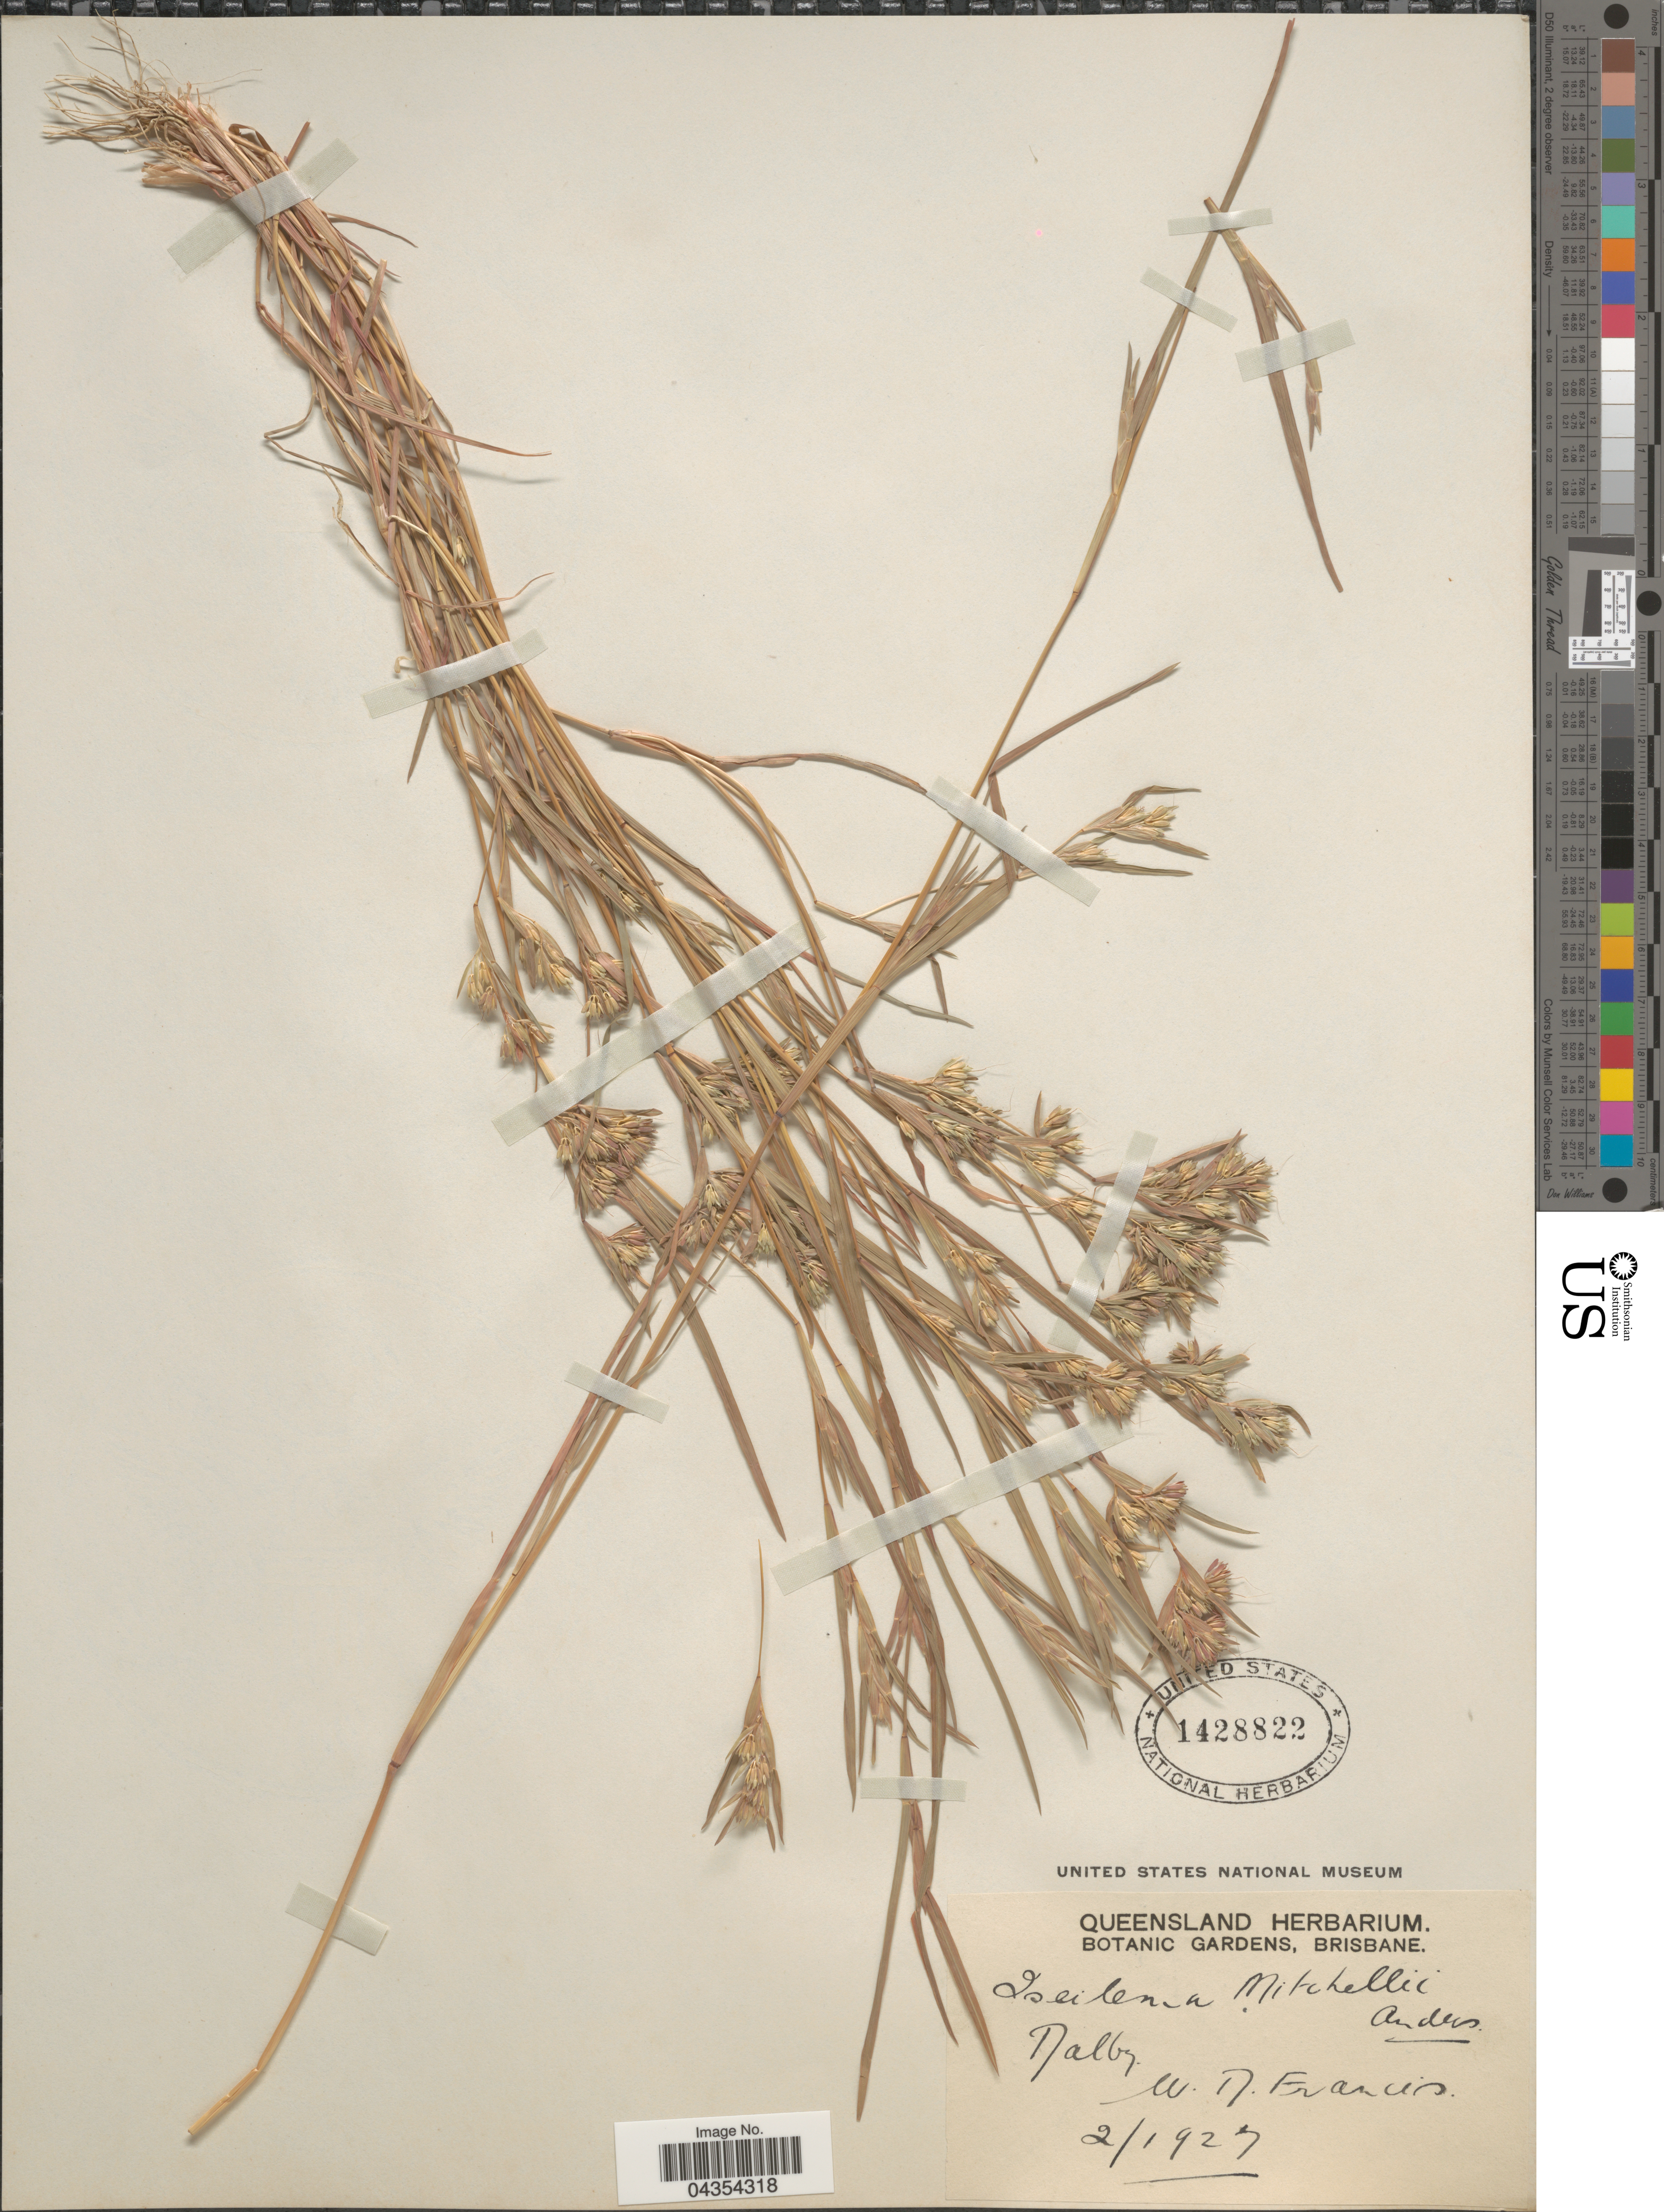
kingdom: Plantae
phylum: Tracheophyta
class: Liliopsida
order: Poales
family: Poaceae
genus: Iseilema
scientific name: Iseilema membranaceum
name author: (Lindl.) Domin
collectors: W. Francis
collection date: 1927-02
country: Australia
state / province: Queensland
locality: Dalby.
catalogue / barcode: US 1428822